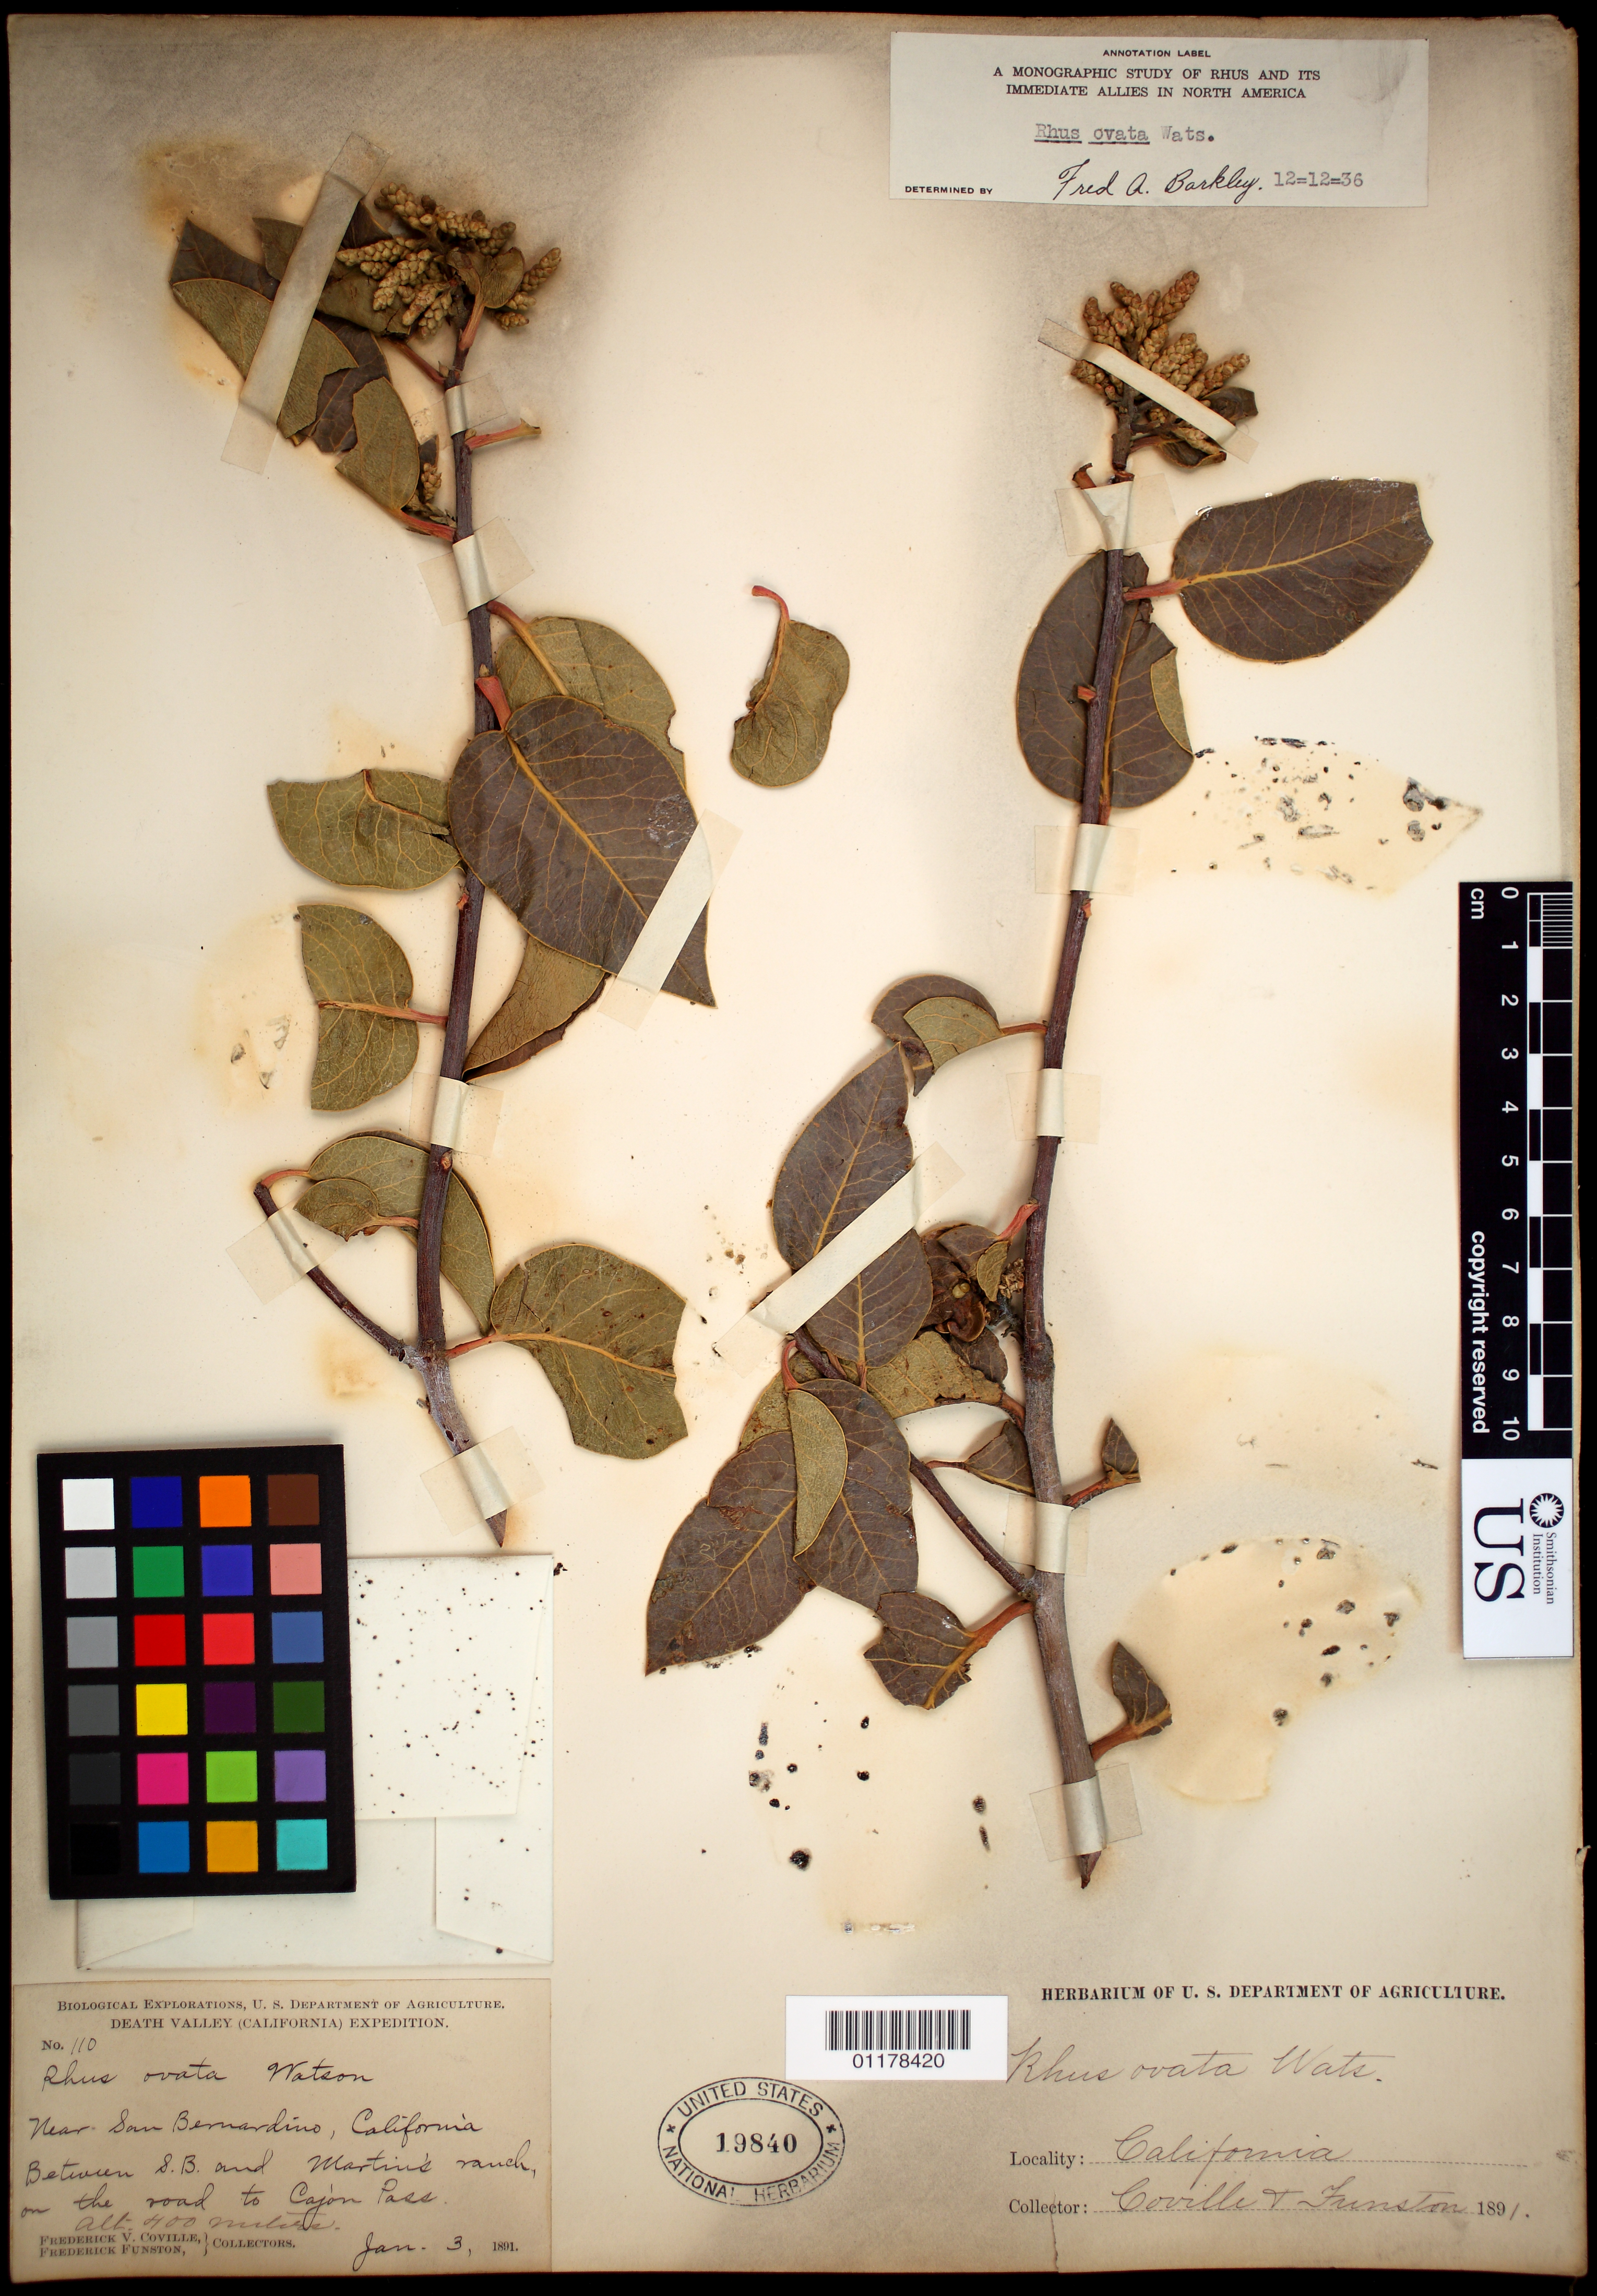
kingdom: Plantae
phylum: Tracheophyta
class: Magnoliopsida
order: Sapindales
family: Anacardiaceae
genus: Rhus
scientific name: Rhus ovata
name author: S. Watson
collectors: F. V. Coville & F. Funston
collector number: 110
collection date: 1891-01-03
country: United States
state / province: California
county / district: San Bernardino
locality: Between San Bernardino and Martin's Ranch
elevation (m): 400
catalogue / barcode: US 19840